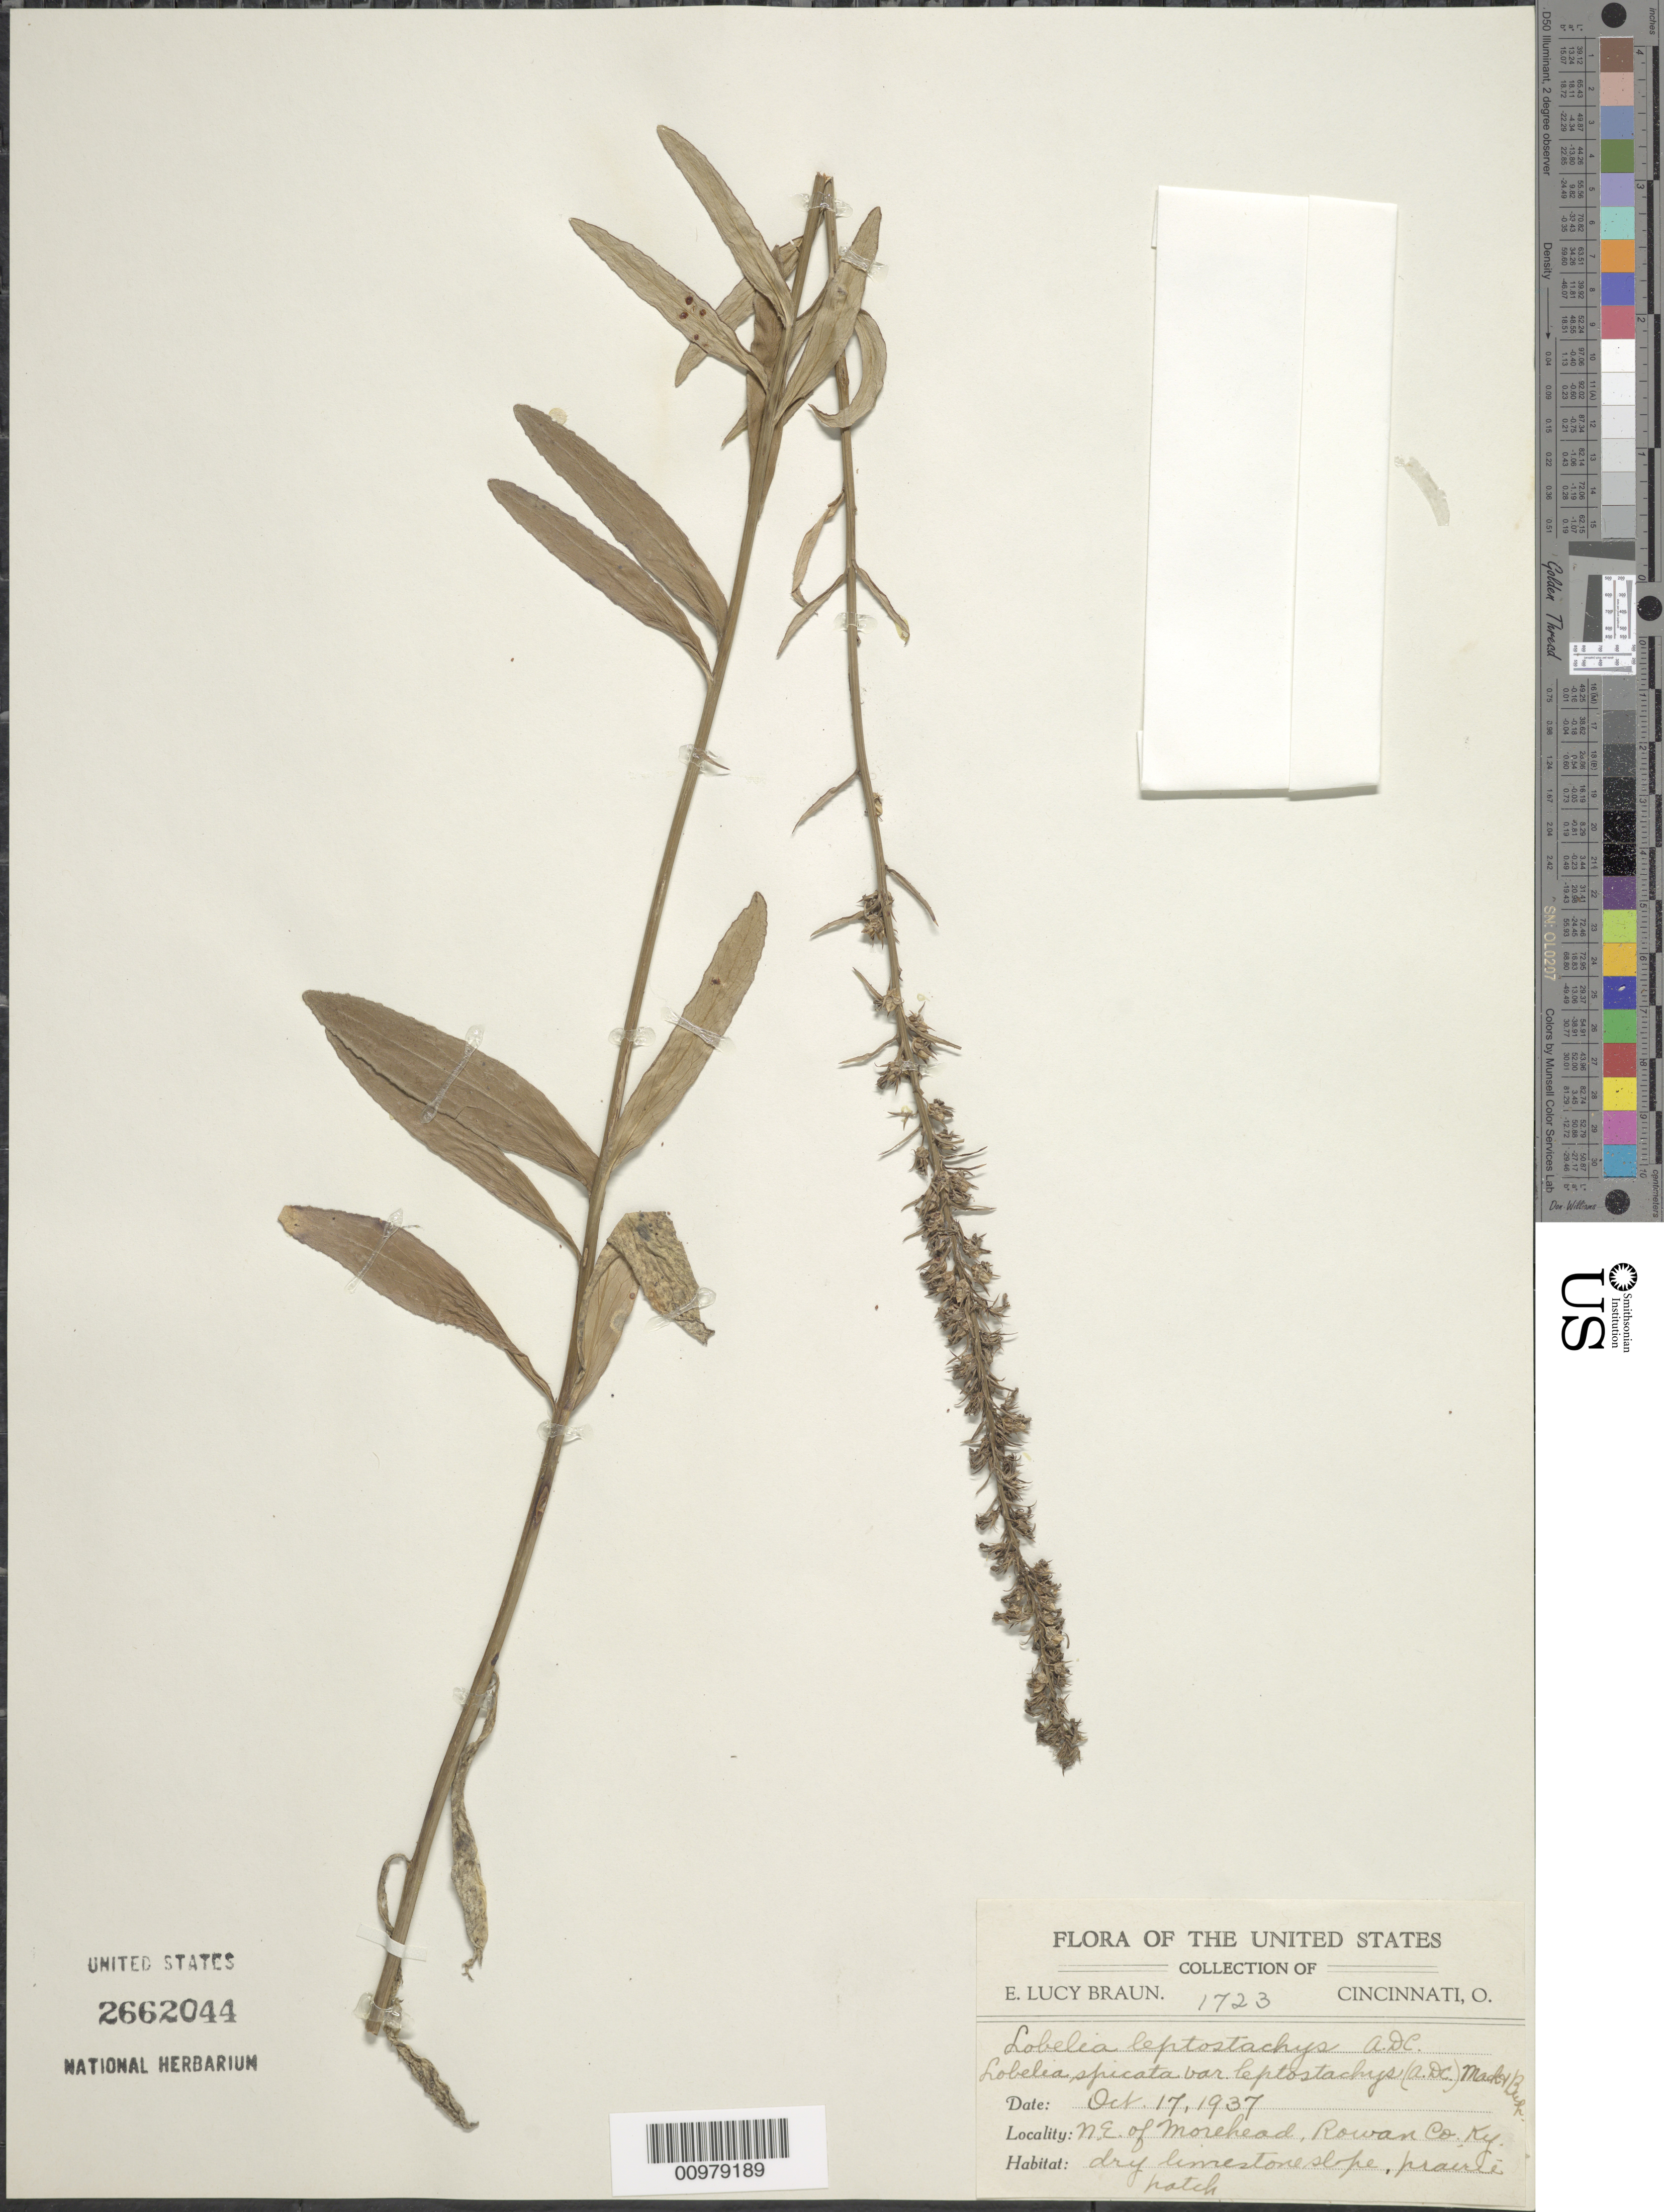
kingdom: Plantae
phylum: Tracheophyta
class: Magnoliopsida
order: Asterales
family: Campanulaceae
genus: Lobelia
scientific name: Lobelia spicata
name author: Lam.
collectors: E. L. Braun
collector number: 1723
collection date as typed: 17 Oct 1937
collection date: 1937-10-17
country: United States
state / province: Kentucky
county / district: Rowan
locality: NE of Morehead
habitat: dry limestone slope, prairie patch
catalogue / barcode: US 2662044